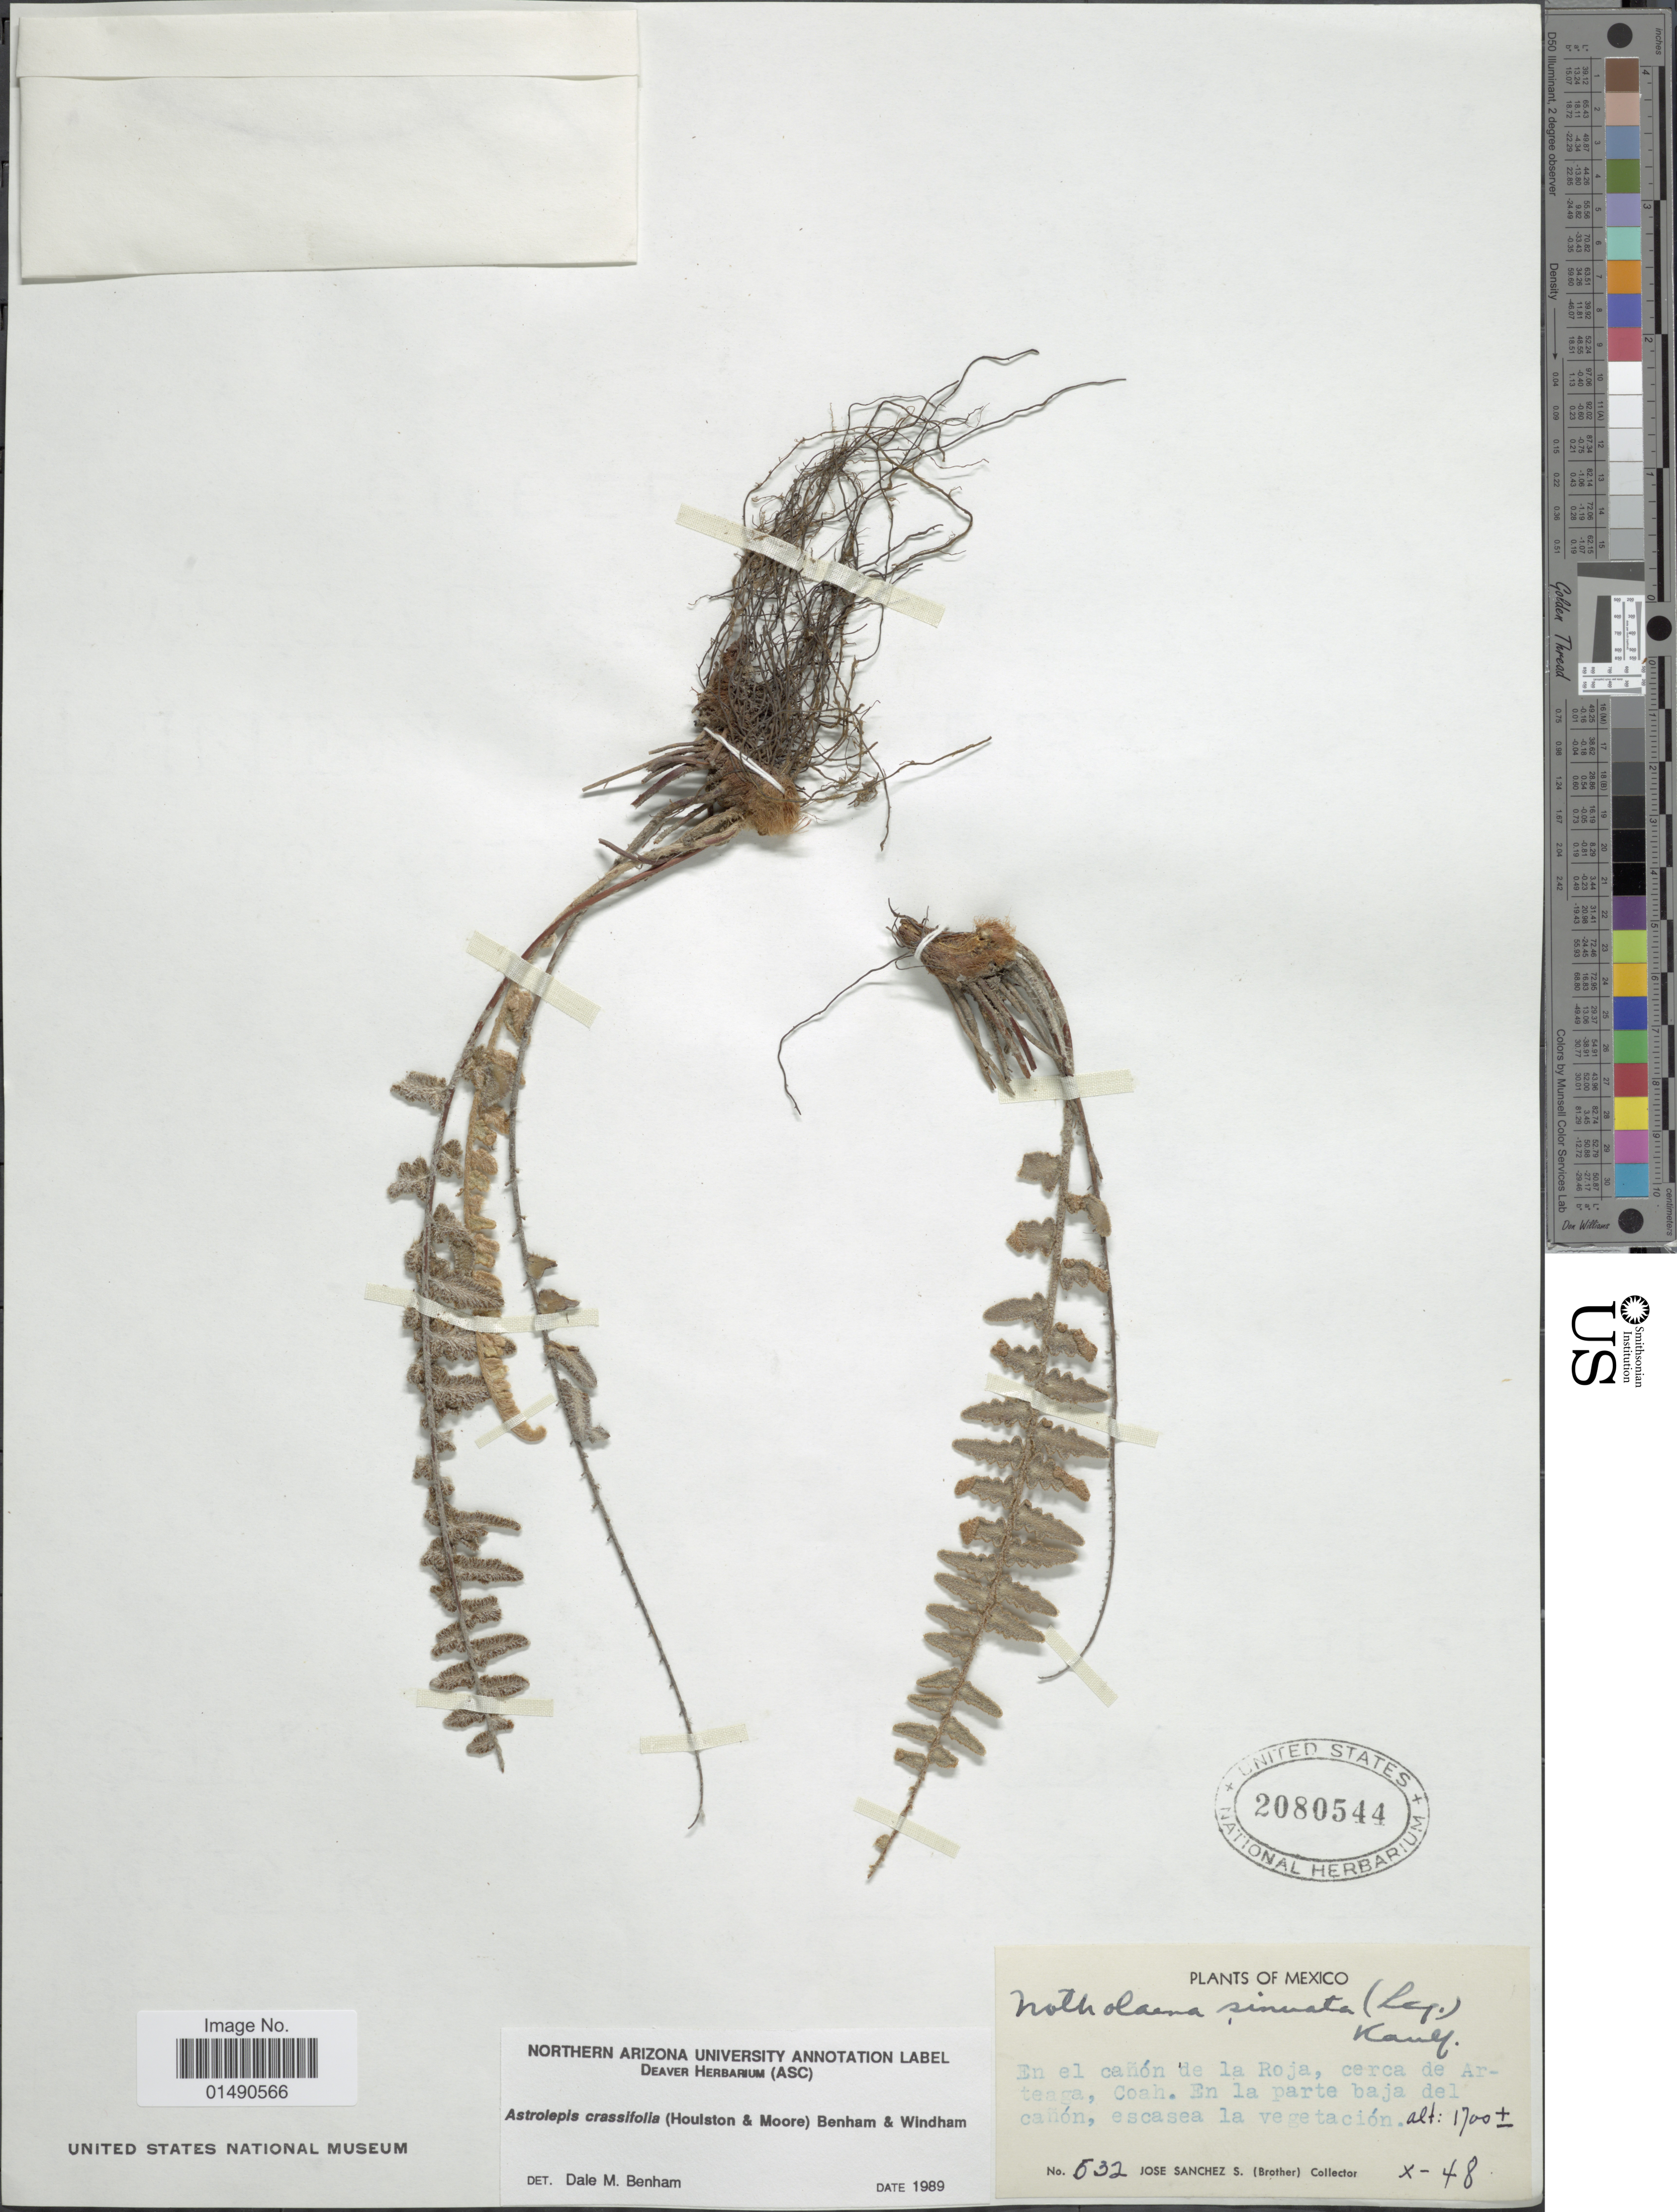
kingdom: Plantae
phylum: Tracheophyta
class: Polypodiopsida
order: Polypodiales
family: Pteridaceae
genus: Astrolepis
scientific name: Astrolepis crassifolia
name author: (Houlston & T. Moore) D.M. Benham & Windham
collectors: J. Sanchez S.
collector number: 532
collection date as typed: Transcribed d/m/y: /10/48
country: Mexico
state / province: Coahuila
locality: En el Cañon de La Roja, cerca de Arteaga, Coah, En la parte baja del cañon, escasea la vegetacion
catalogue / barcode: US 2080544